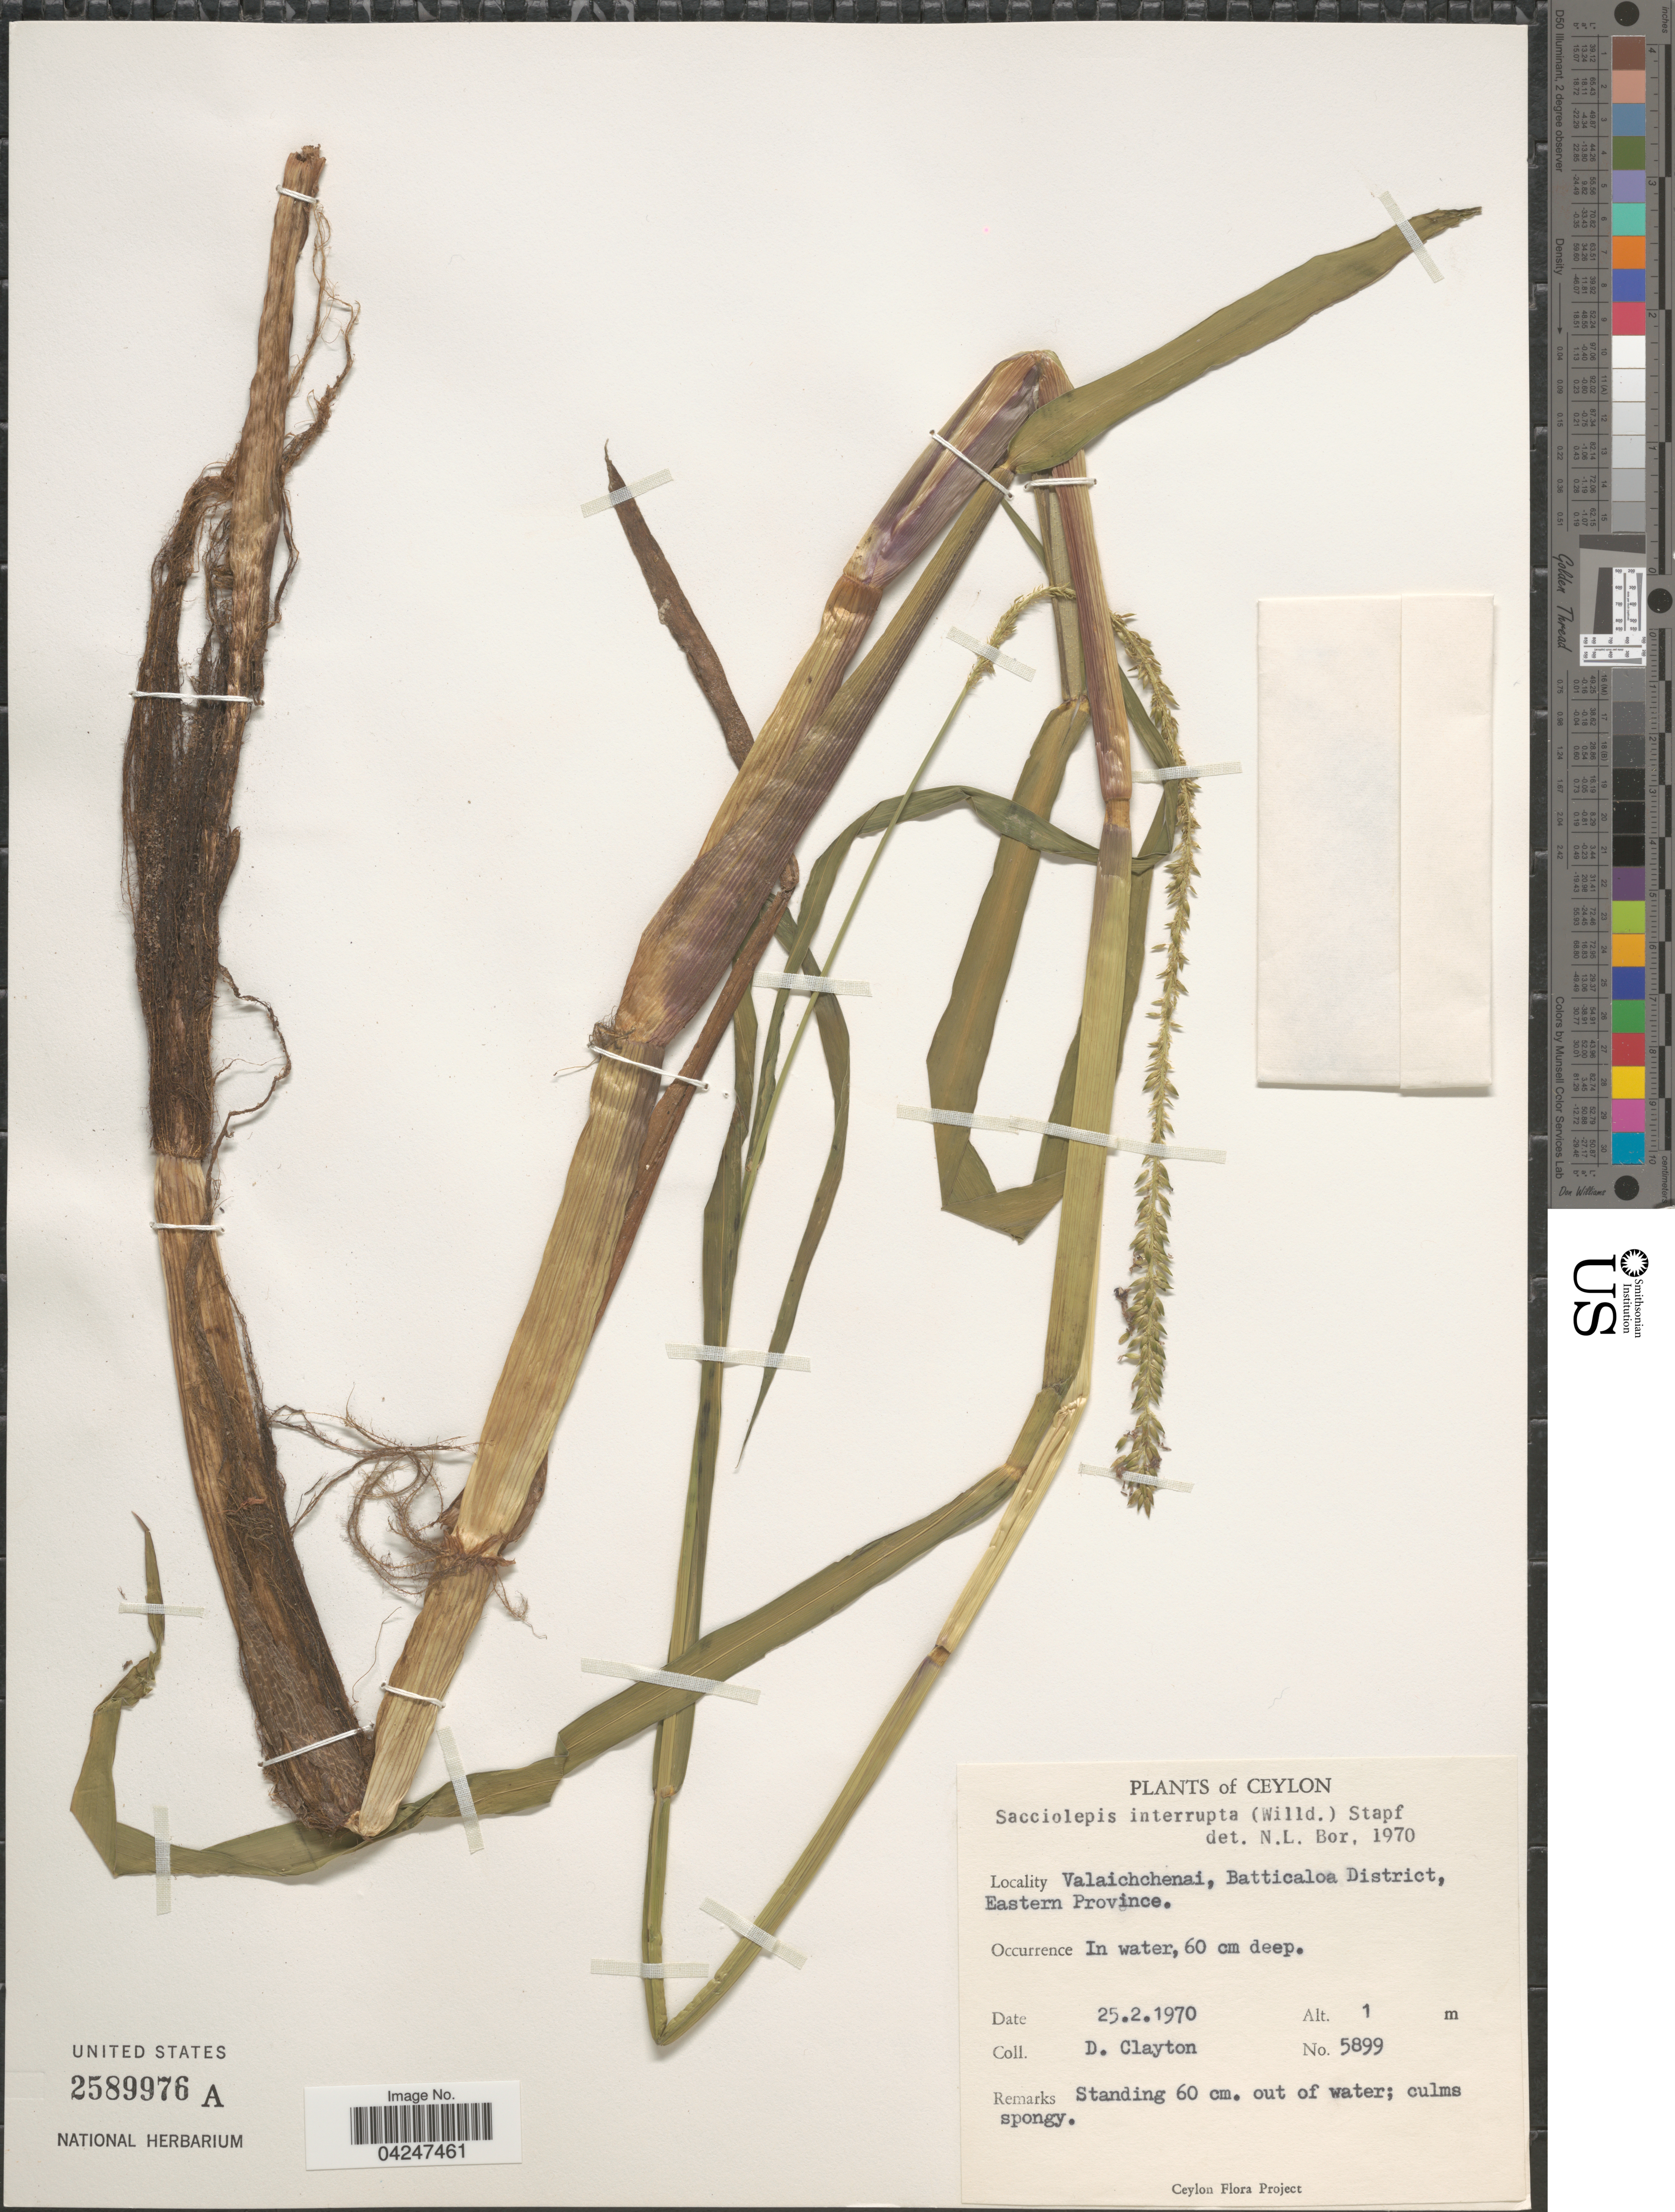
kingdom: Plantae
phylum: Tracheophyta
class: Liliopsida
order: Poales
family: Poaceae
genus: Sacciolepis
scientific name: Sacciolepis interrupta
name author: (Willd.) Stapf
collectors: D. Clayton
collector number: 5899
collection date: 1970-02-25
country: Sri Lanka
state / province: Eastern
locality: Ceylon. Valaichchenai, Batticaloa District. In water.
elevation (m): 1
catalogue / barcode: US 2589976A